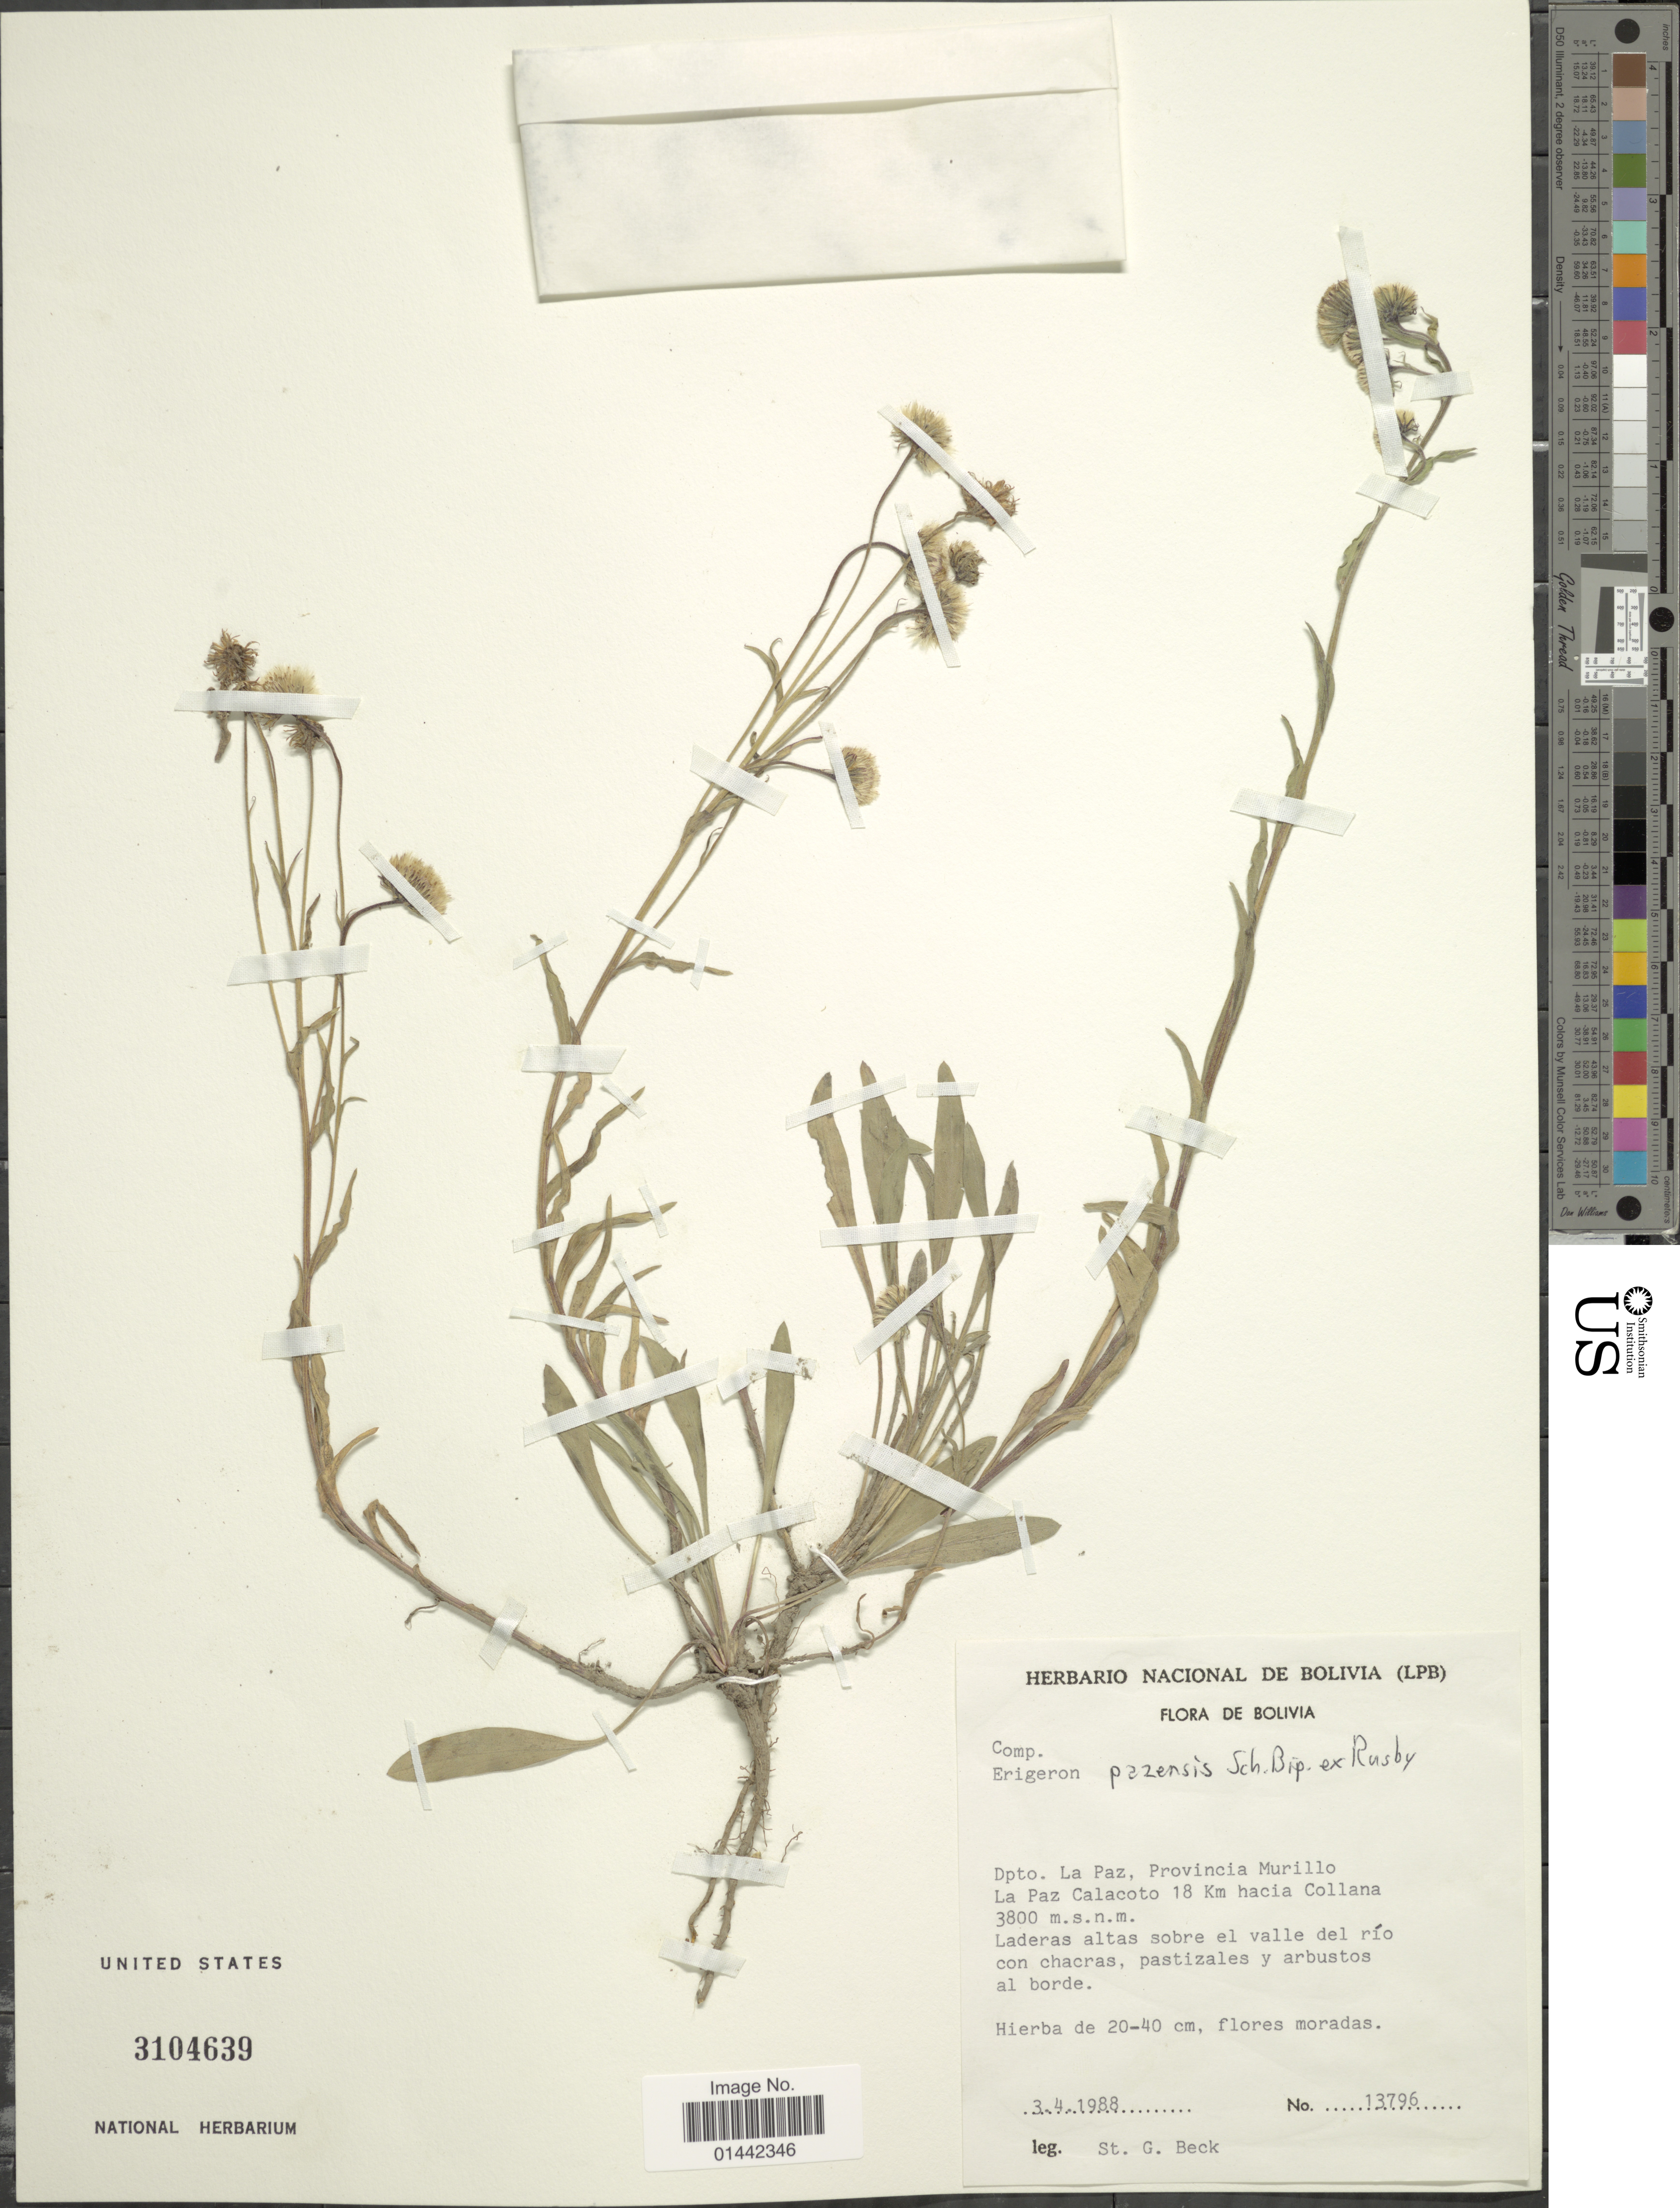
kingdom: Plantae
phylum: Tracheophyta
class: Magnoliopsida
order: Asterales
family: Asteraceae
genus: Erigeron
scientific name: Erigeron pazensis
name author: Sch. Bip. ex Rusby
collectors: S. G. Beck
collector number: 13796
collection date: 1988-04-03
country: Bolivia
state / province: La Paz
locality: Provincia Murillo, La Paz Calacoto 18 km hacia Collana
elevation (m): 3800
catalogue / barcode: US 3104639